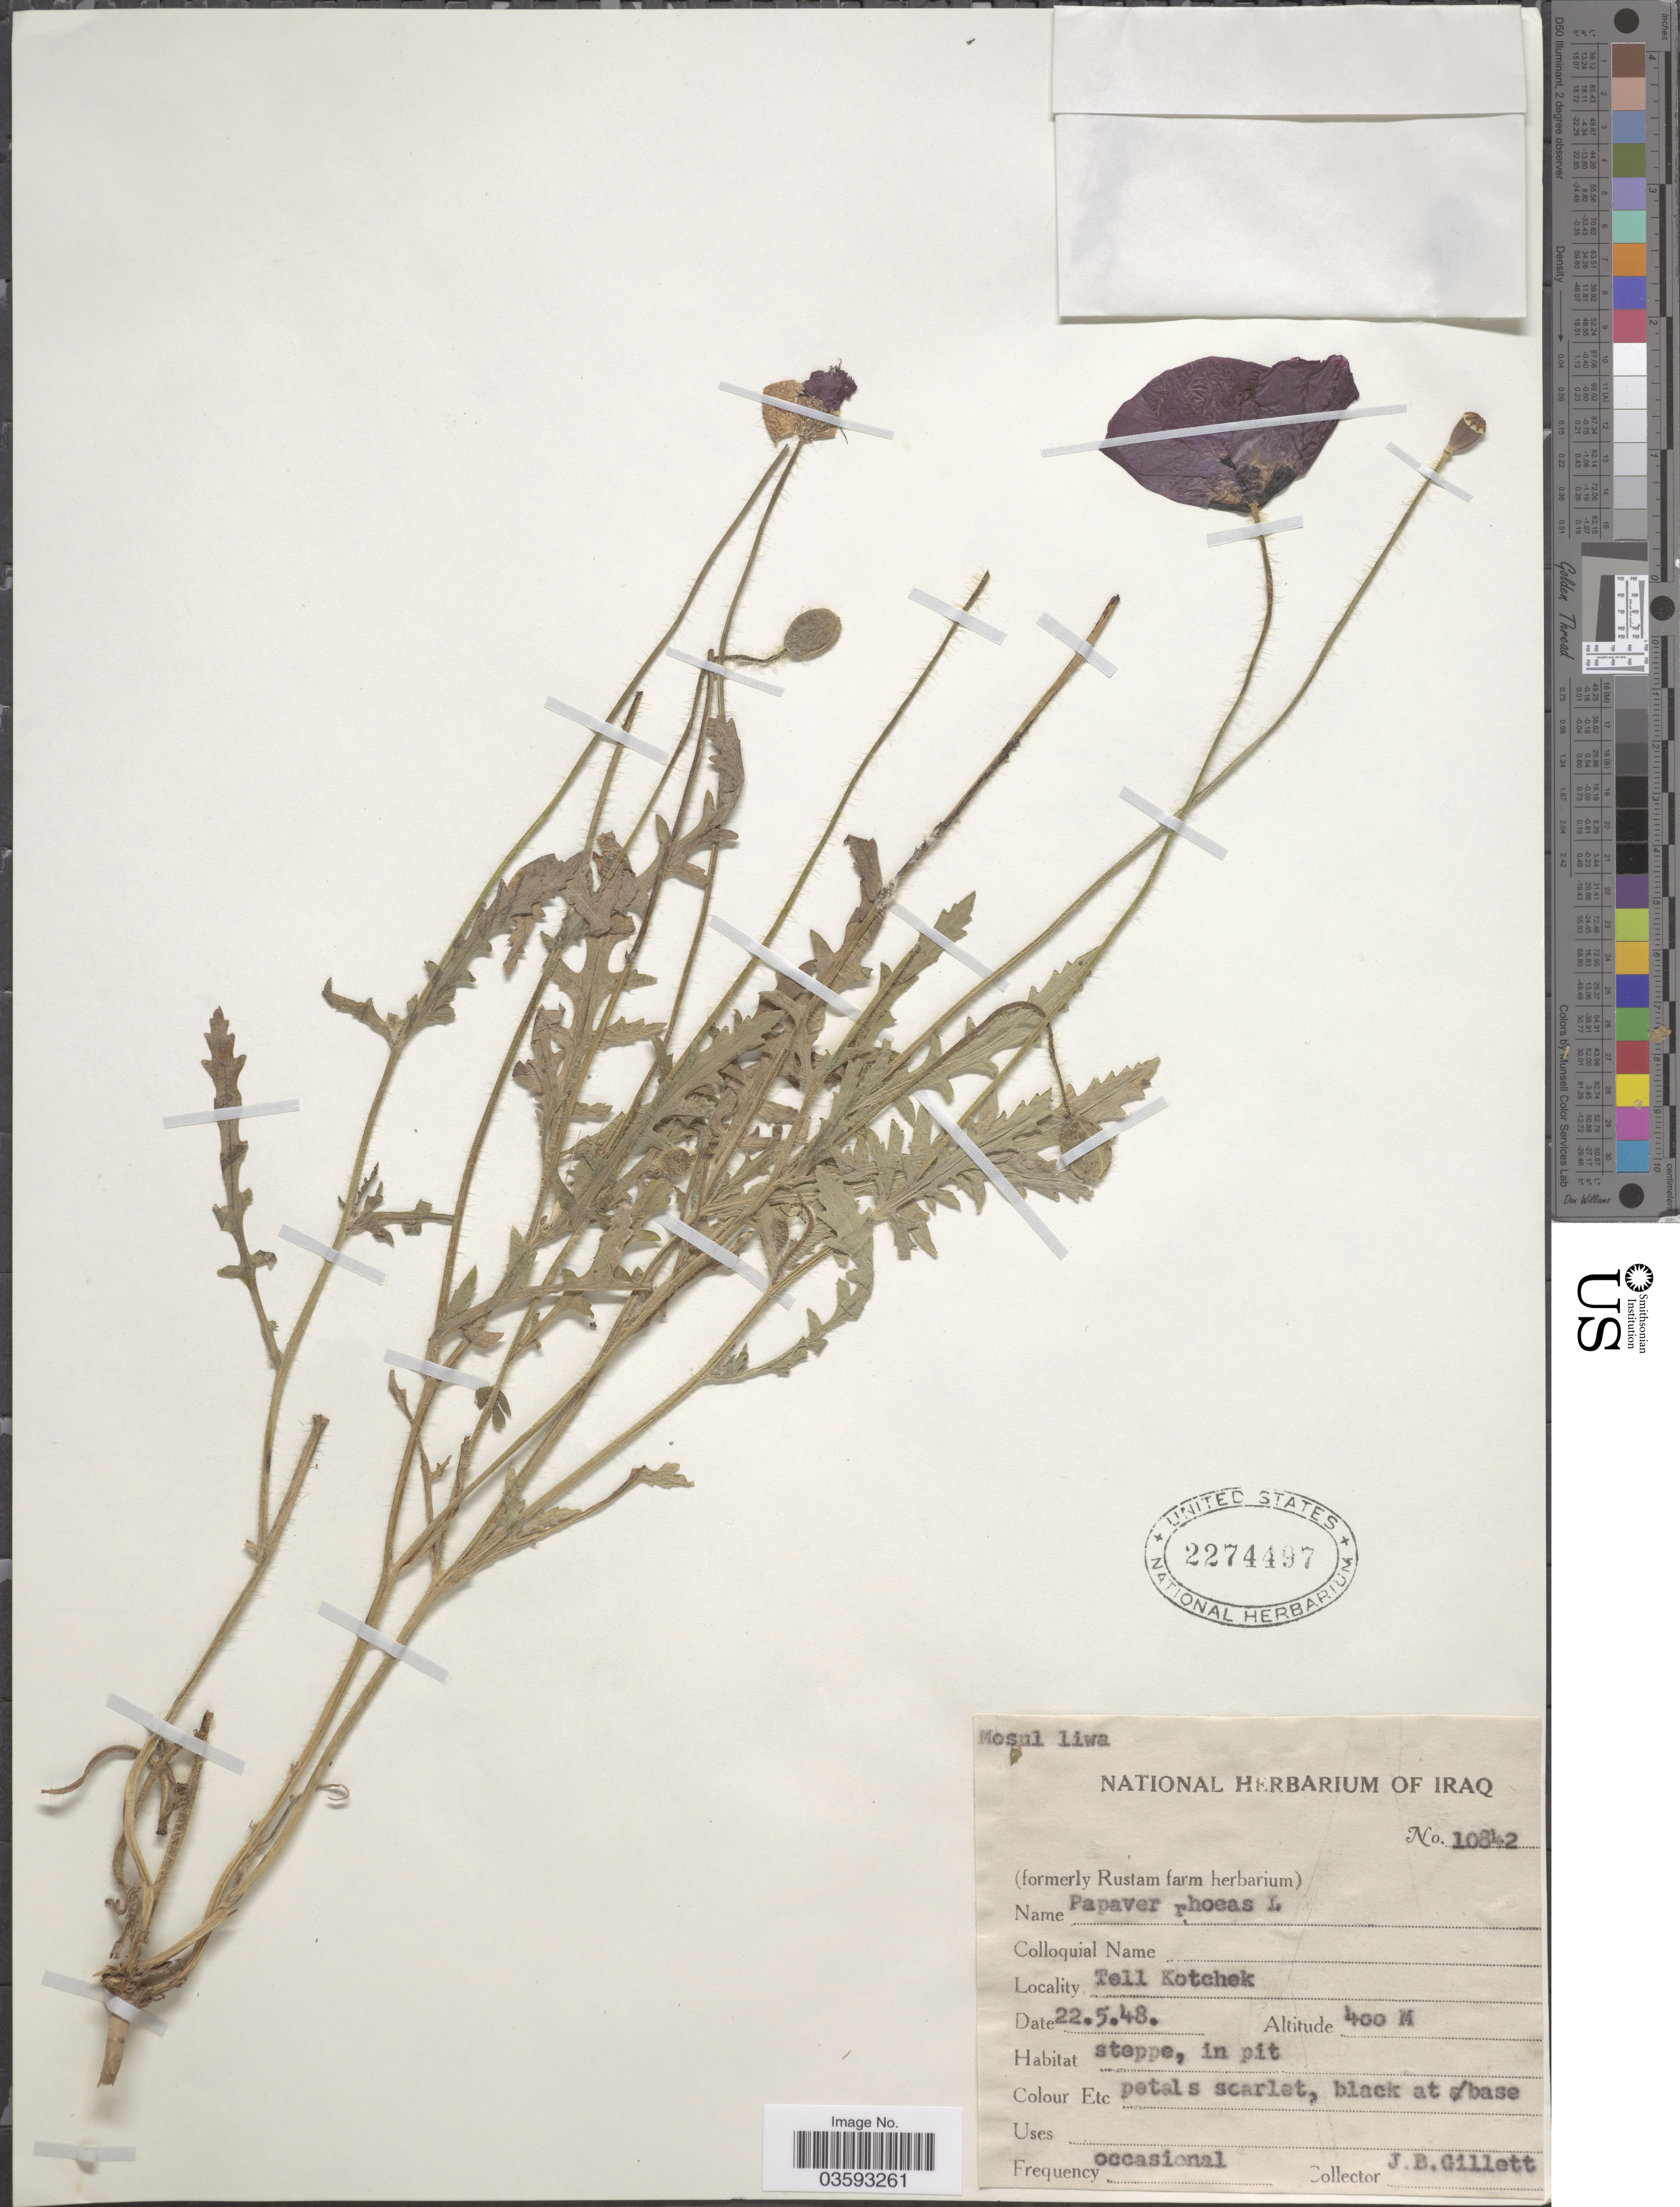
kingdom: Plantae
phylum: Tracheophyta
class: Magnoliopsida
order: Ranunculales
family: Papaveraceae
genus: Papaver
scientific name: Papaver rhoeas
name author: L.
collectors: J. B. Gillett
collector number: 10842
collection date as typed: Transcribed d/m/y: 22/5/48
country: Iraq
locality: Mosul liwa. Tell Kotchek.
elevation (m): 400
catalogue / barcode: US 2274497